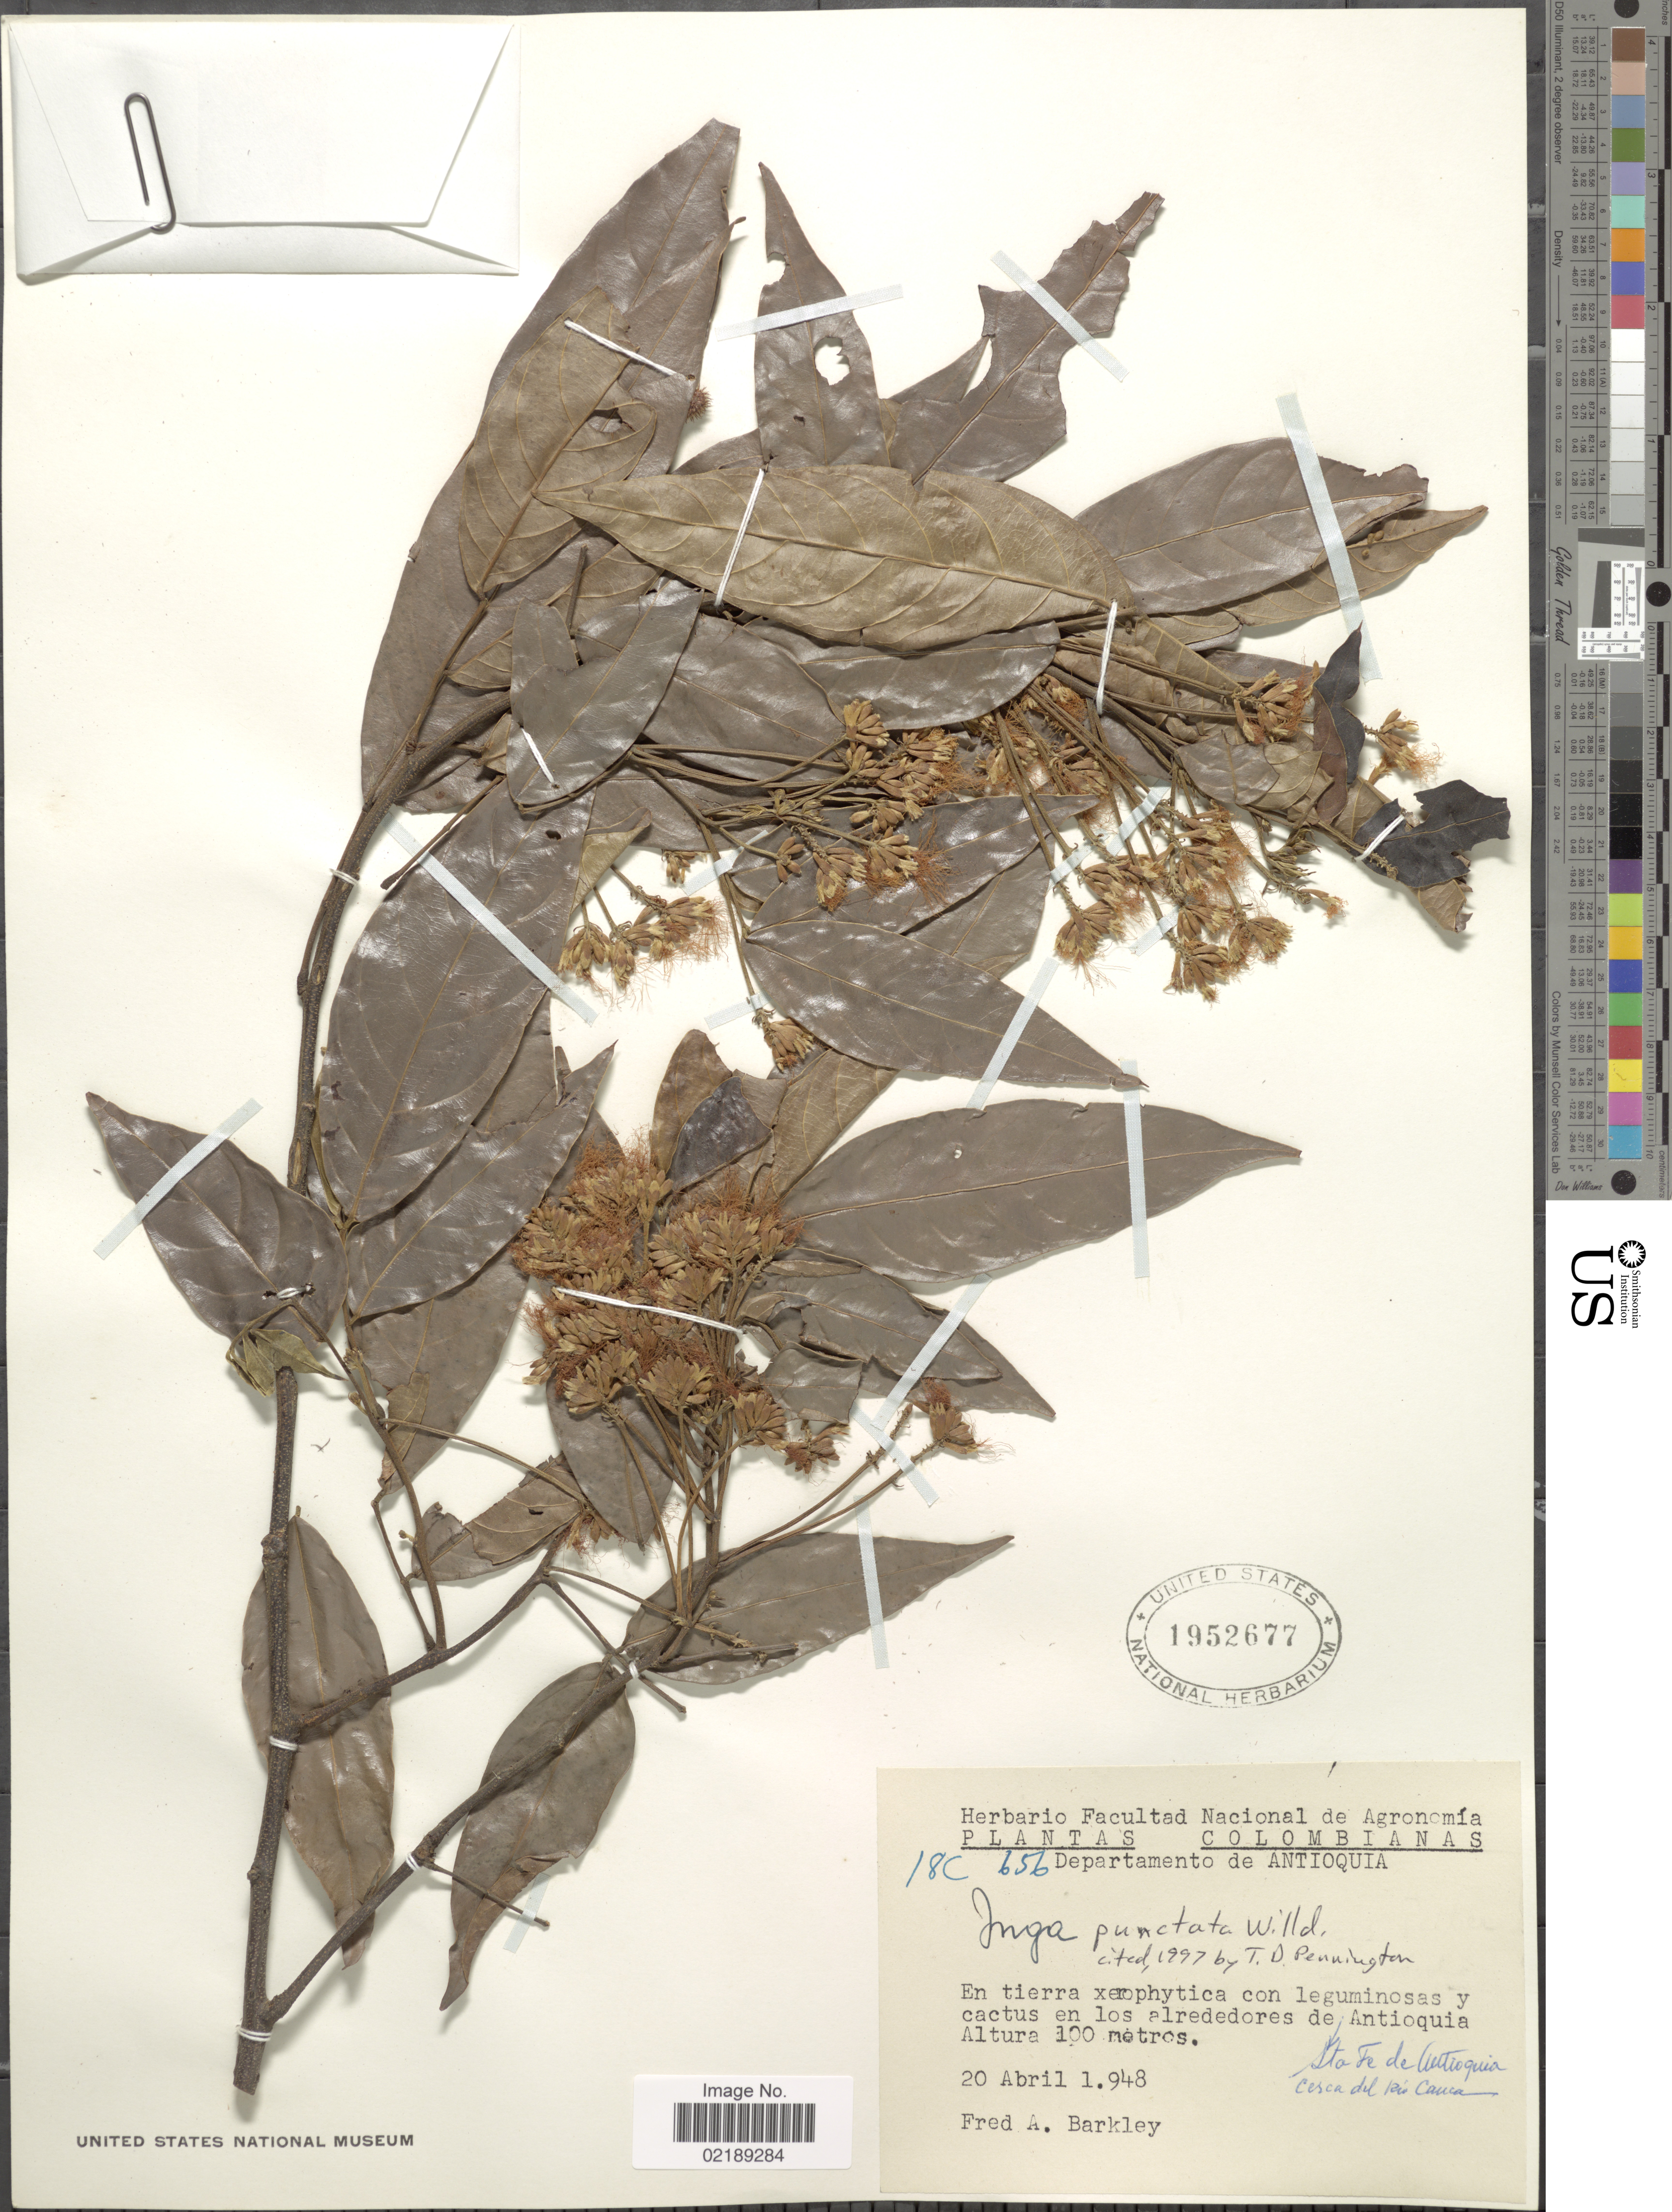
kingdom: Plantae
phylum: Tracheophyta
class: Magnoliopsida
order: Fabales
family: Fabaceae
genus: Inga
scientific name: Inga punctata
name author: Willd.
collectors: F. A. Barkley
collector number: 18C656*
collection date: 1948-04-20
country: Colombia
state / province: Antioquia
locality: En tierra cerophytica con leguminosas y cactus en los alrededores de Antioquia.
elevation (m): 100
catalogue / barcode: US 1952677